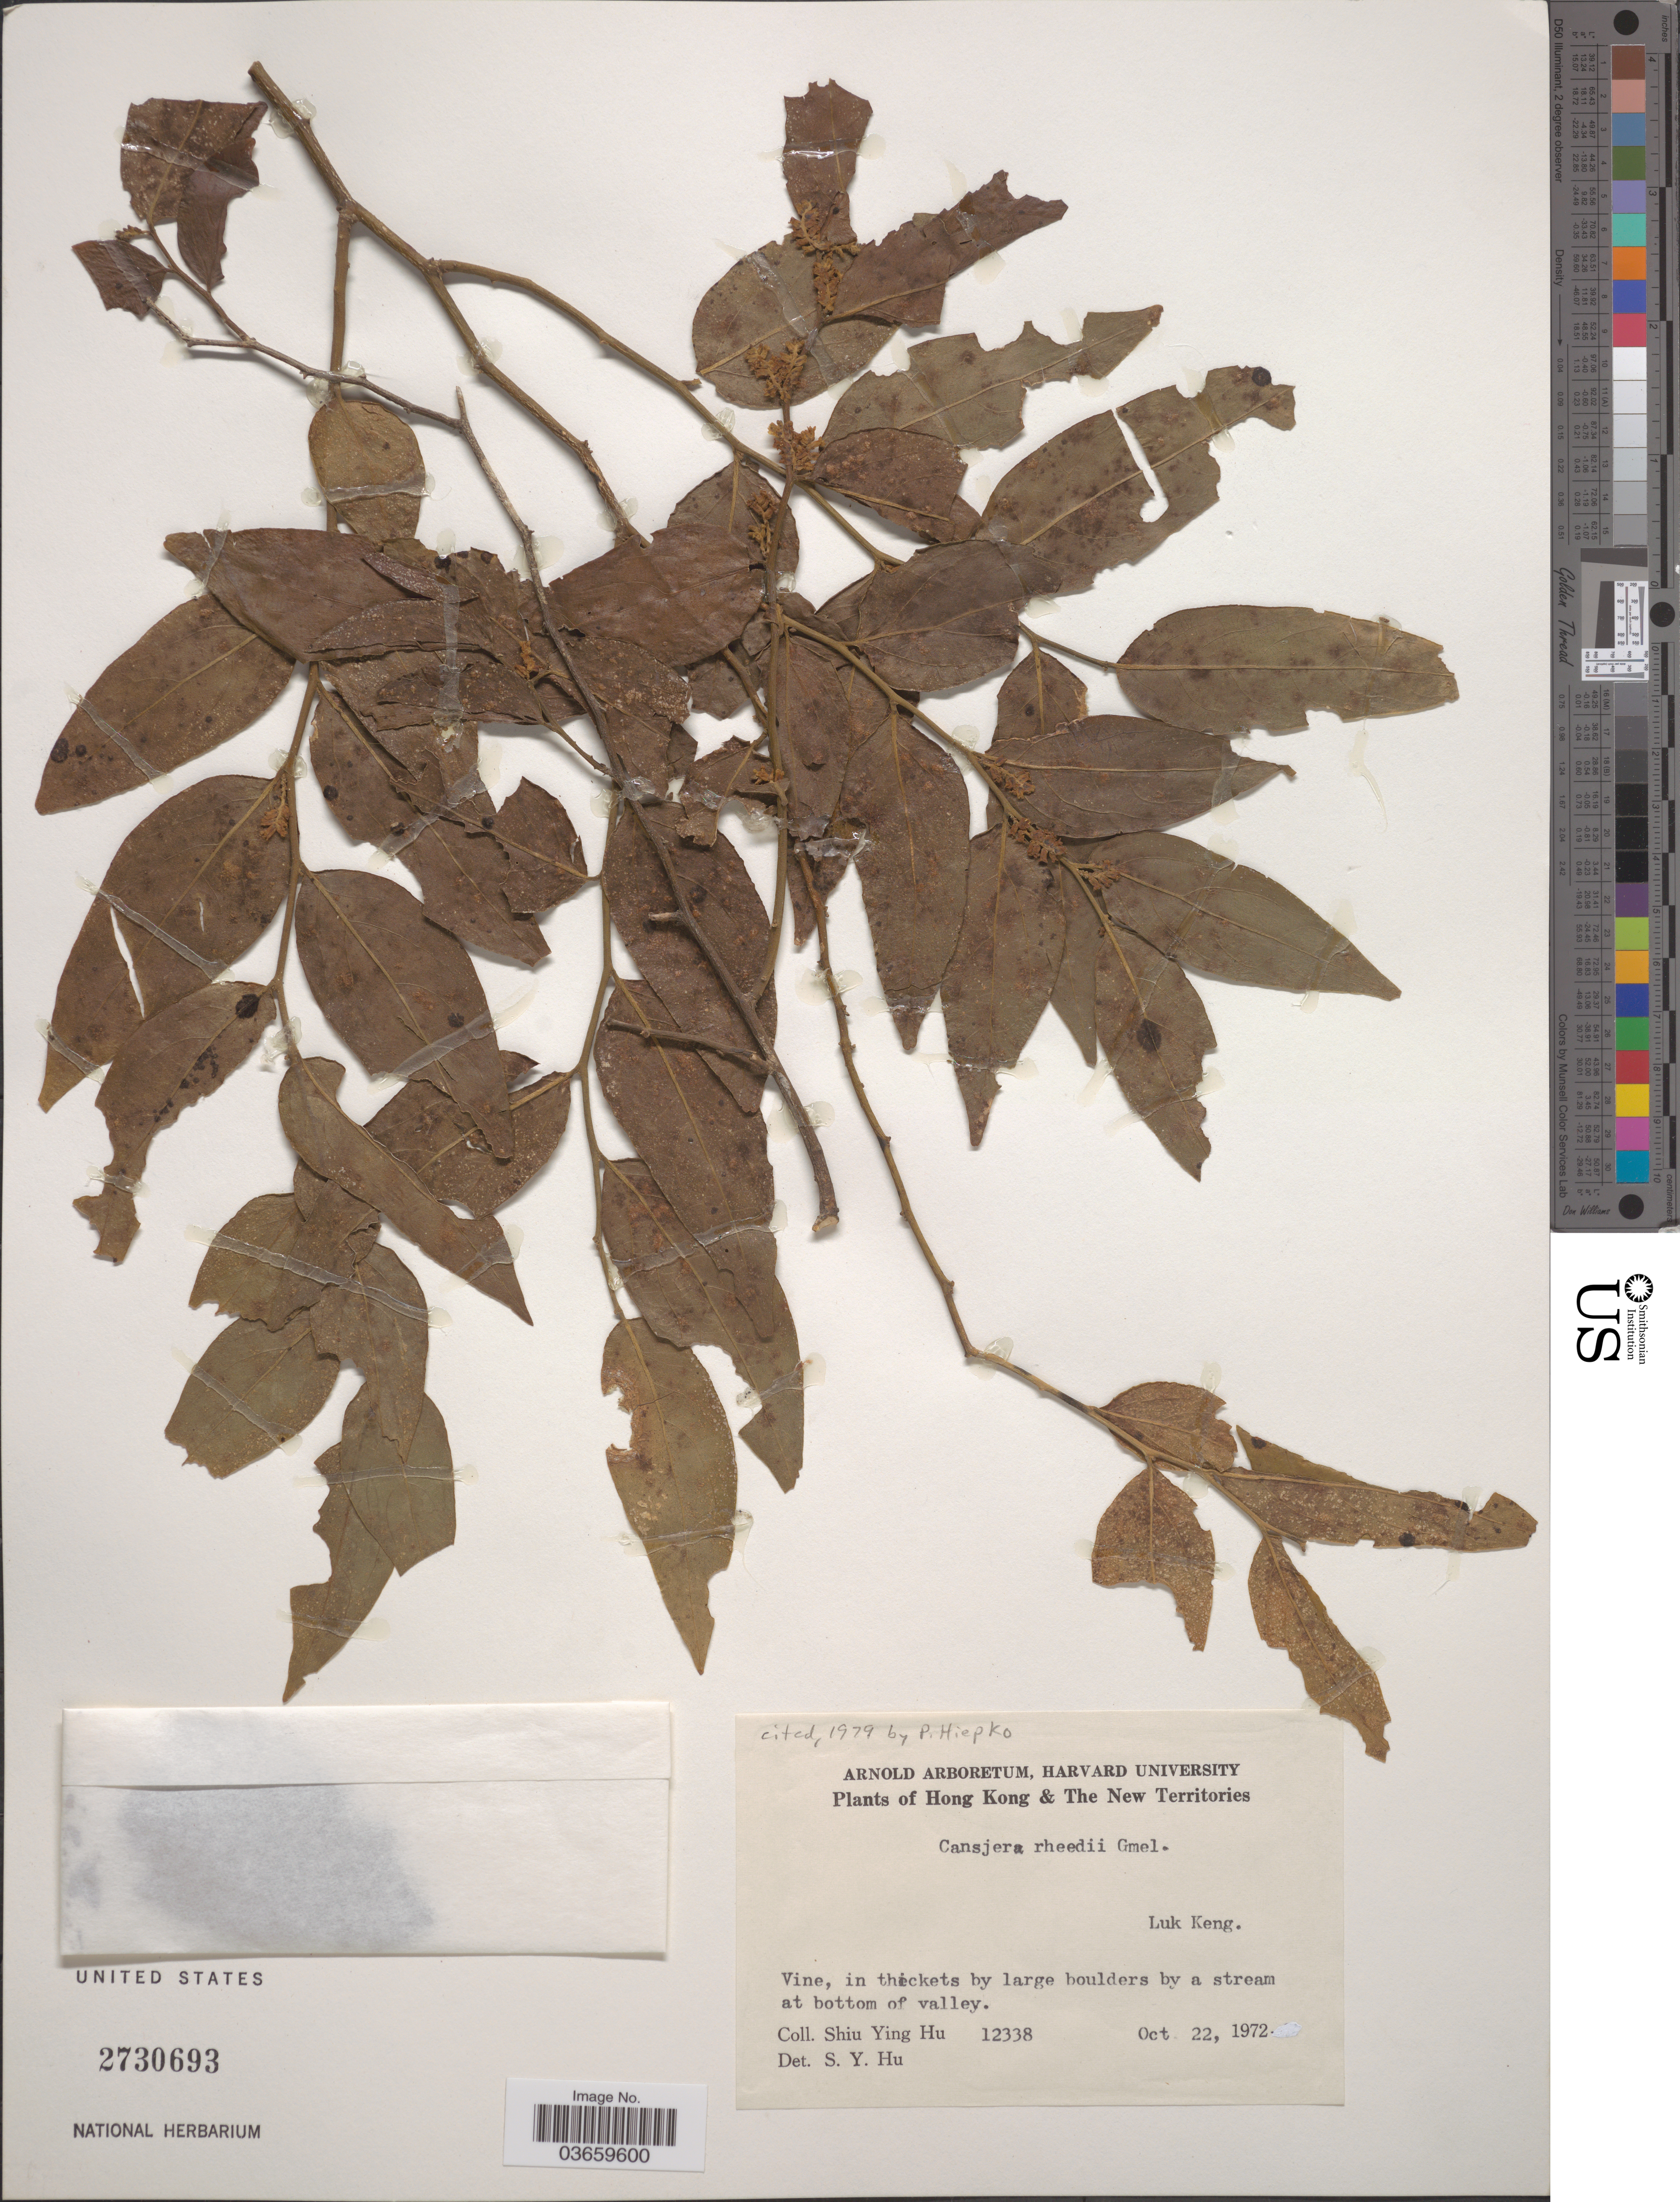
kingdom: Plantae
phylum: Tracheophyta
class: Magnoliopsida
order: Santalales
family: Opiliaceae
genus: Cansjera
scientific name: Cansjera rheedii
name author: J.F. Gmel.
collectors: S. Y. Hu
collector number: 12338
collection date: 1972-10-22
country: China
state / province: Hong Kong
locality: The New Territories. Luk Keng.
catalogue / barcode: US 2730693